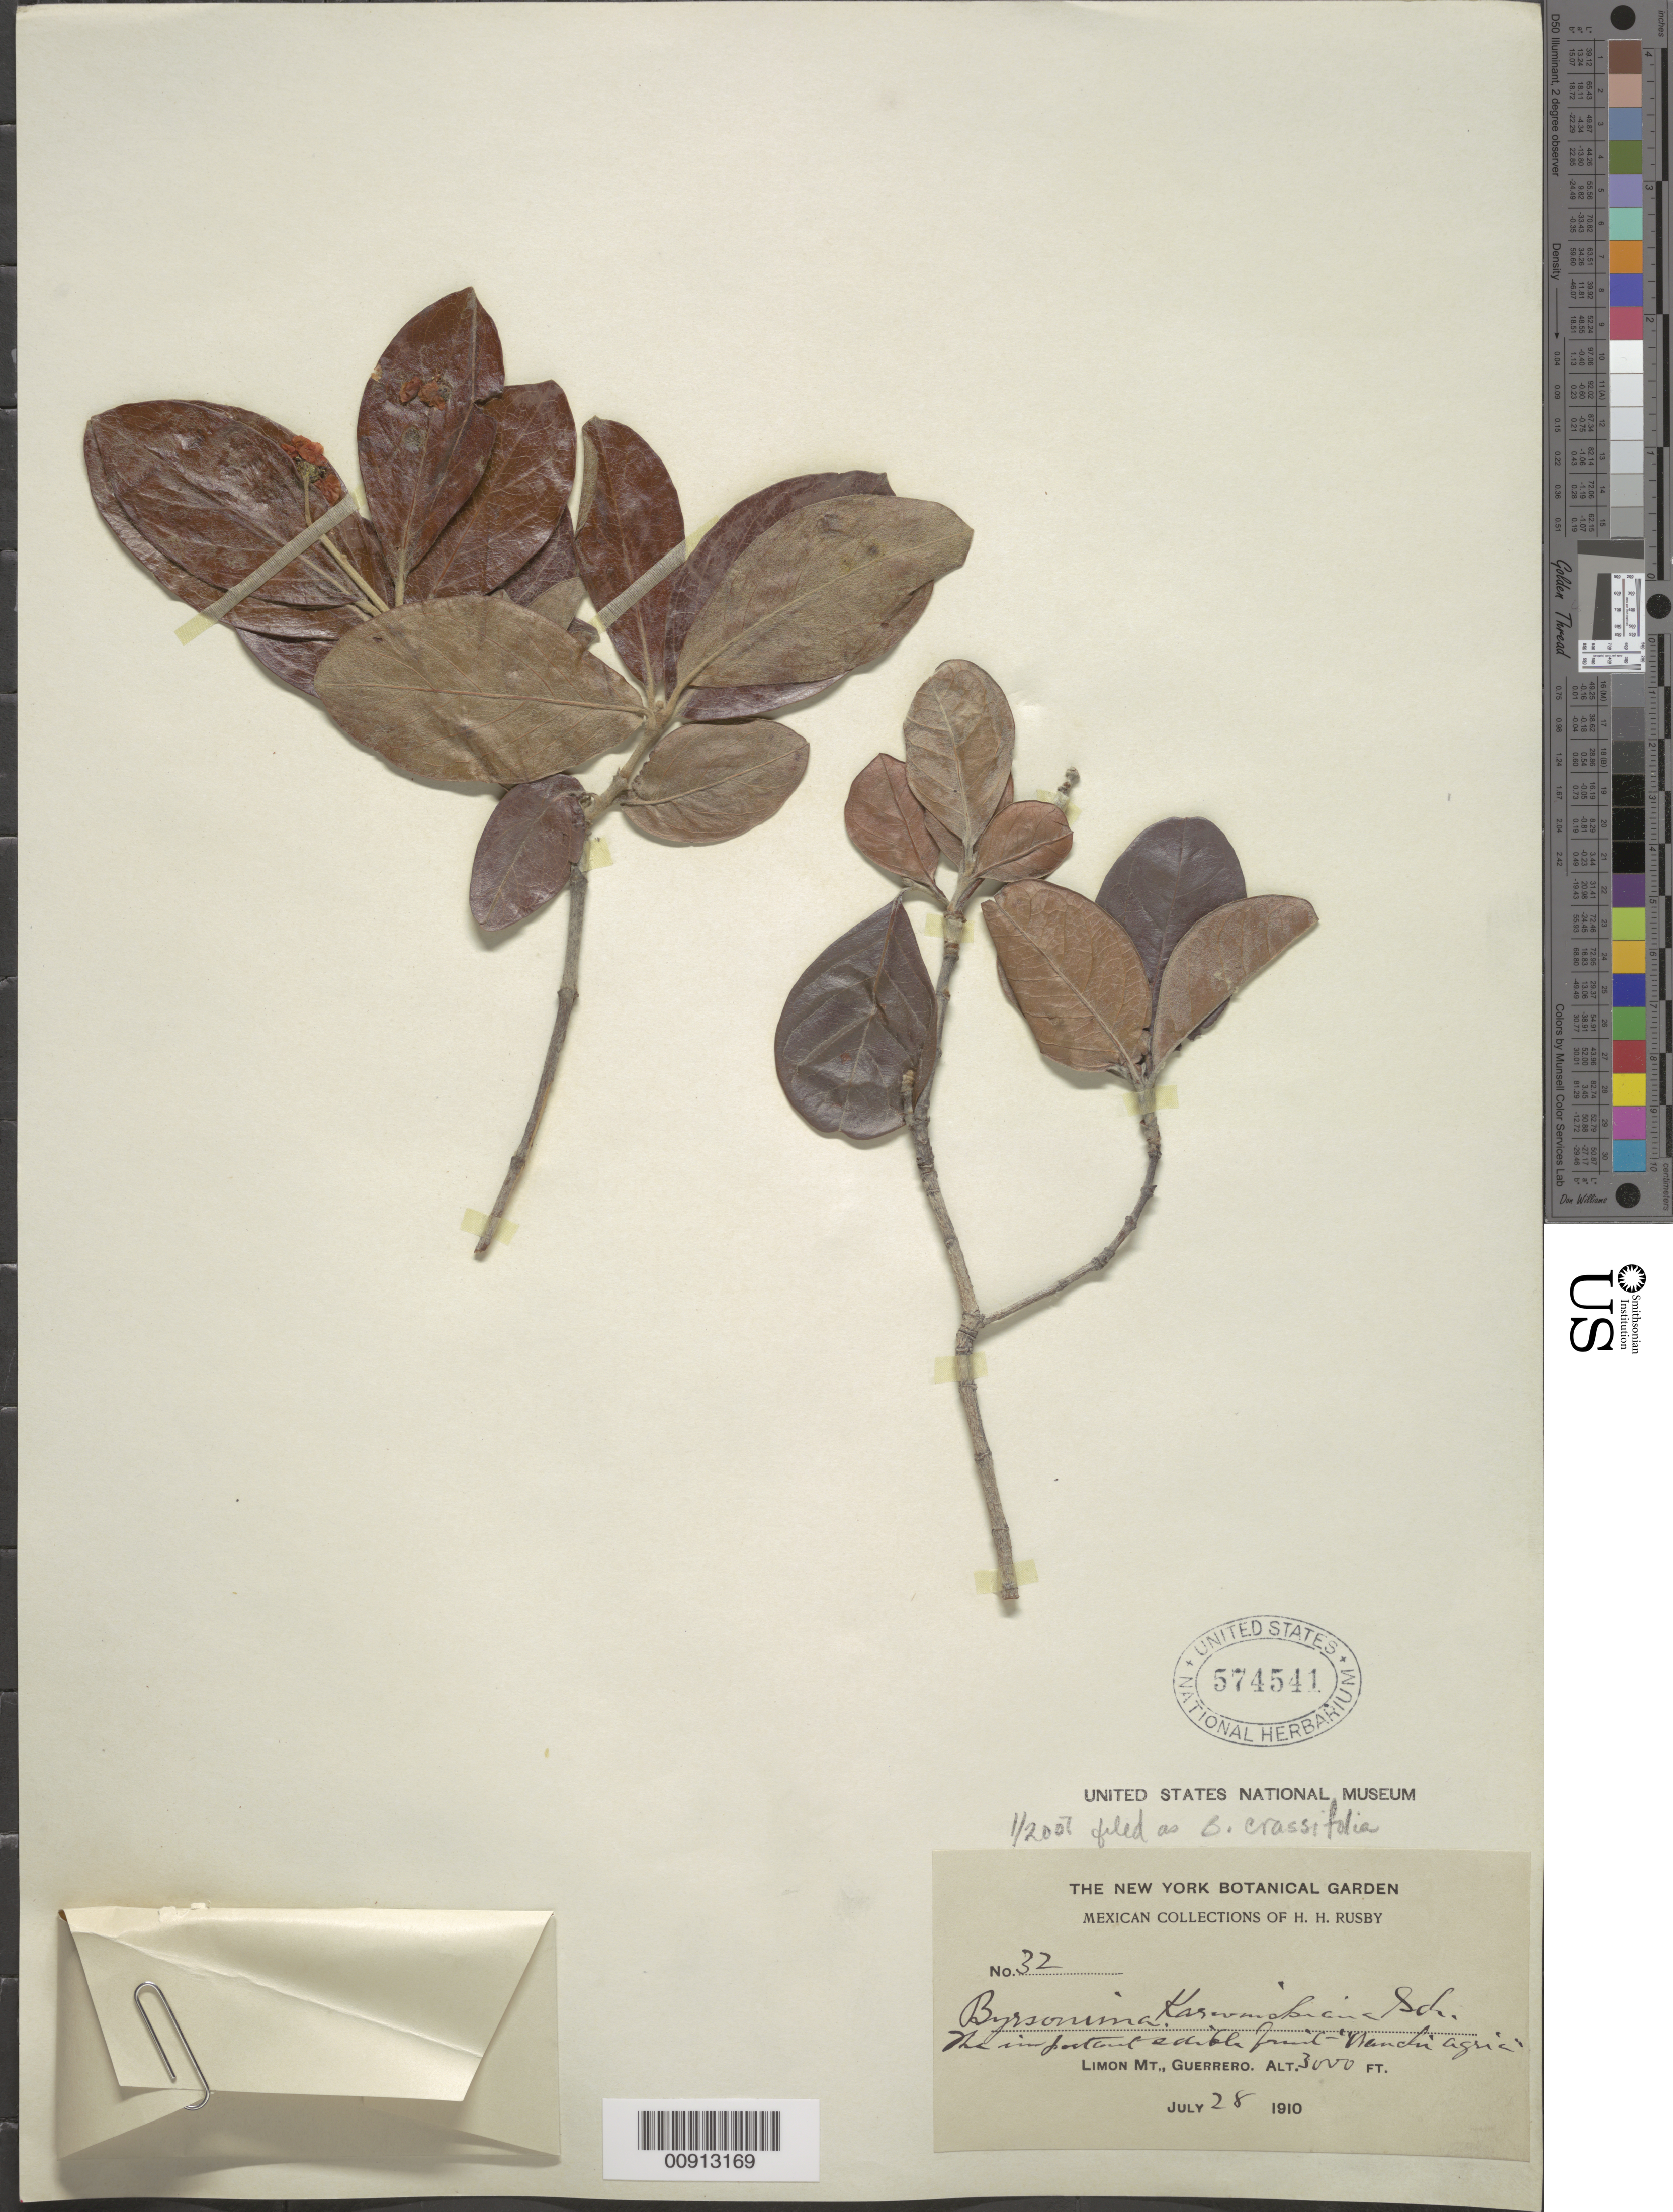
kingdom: Plantae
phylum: Tracheophyta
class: Magnoliopsida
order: Malpighiales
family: Malpighiaceae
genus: Byrsonima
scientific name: Byrsonima crassifolia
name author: (L.) Kunth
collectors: H. H. Rusby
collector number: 32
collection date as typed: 28 Jul 1910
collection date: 1910-07-28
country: Mexico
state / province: Guerrero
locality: Limon Mt., Guerrero.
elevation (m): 914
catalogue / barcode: US 574541